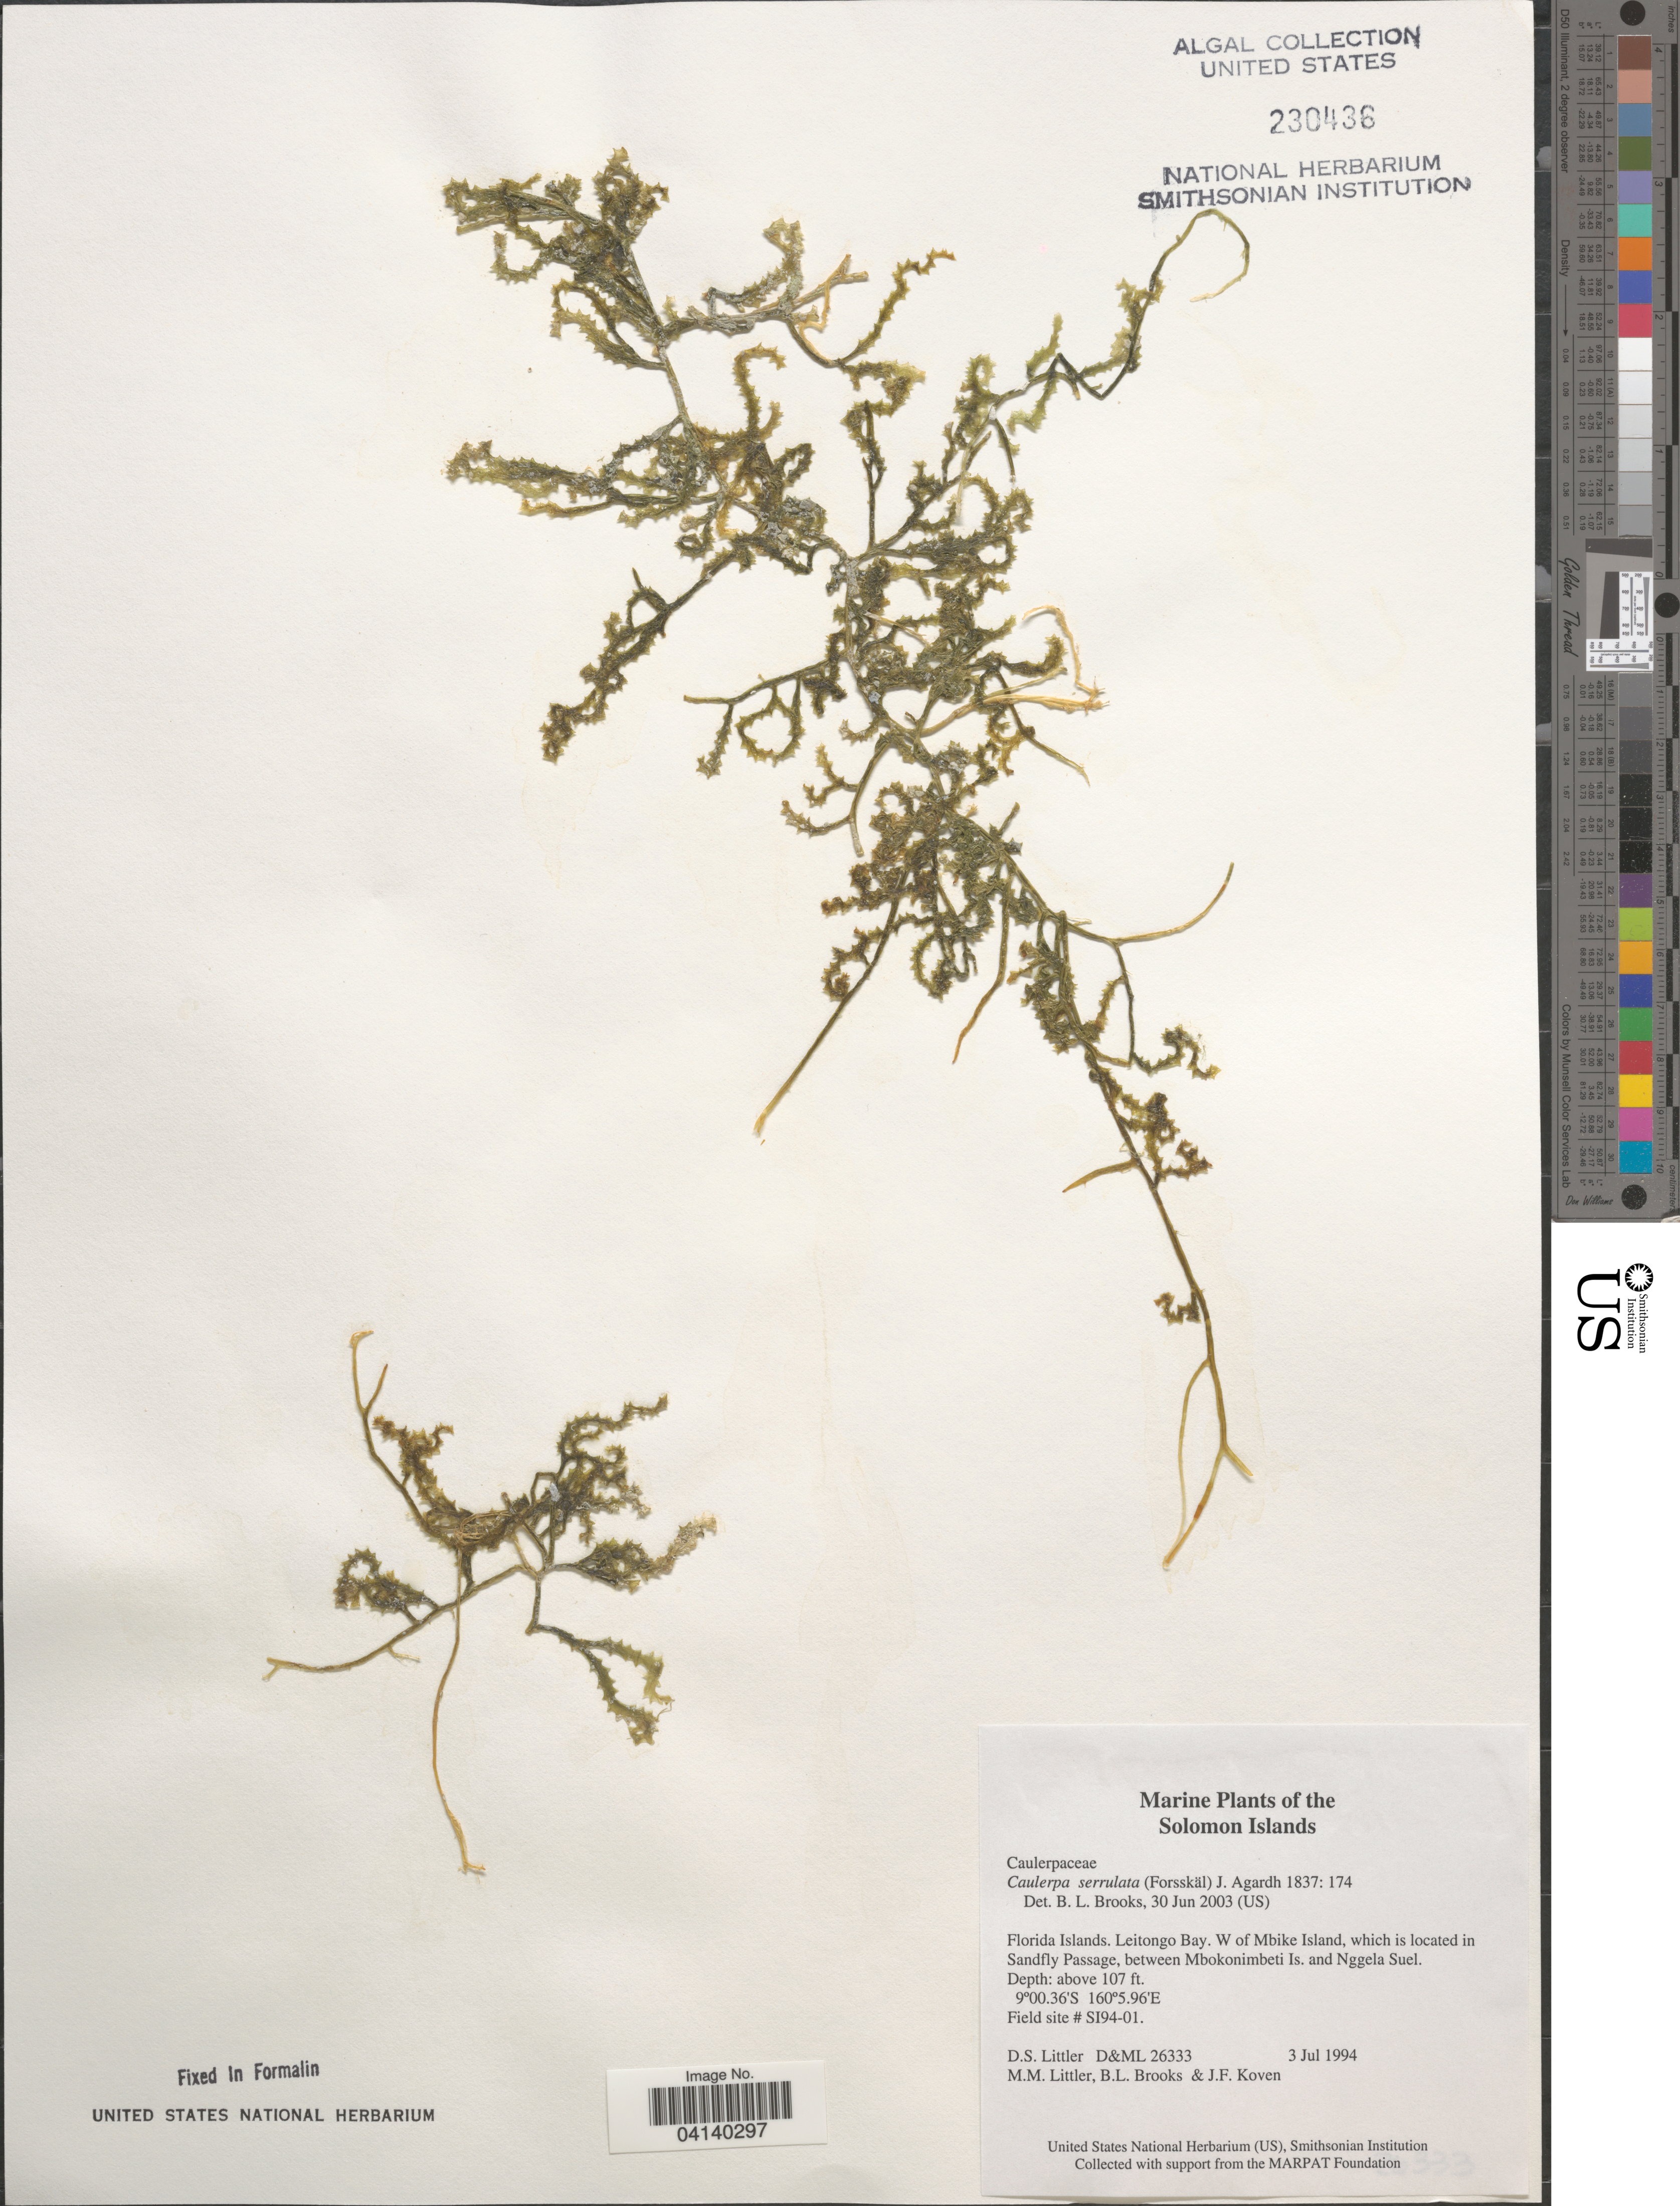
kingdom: Plantae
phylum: Chlorophyta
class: Ulvophyceae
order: Bryopsidales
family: Caulerpaceae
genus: Caulerpa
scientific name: Caulerpa serrulata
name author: (Forssk.) J. Agardh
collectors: D. S. Littler, B. Brooks & J. Koven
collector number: D&ML26333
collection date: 1994-07-03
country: Solomon Islands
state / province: Solomon Islands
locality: Florida Islands. Leitongo Bay. W of Mbike Island, which is located in Sandfly Passage, between Mbokonimbeti Is. and Nggela Suel. Field site # SI94-01.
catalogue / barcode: US 230436